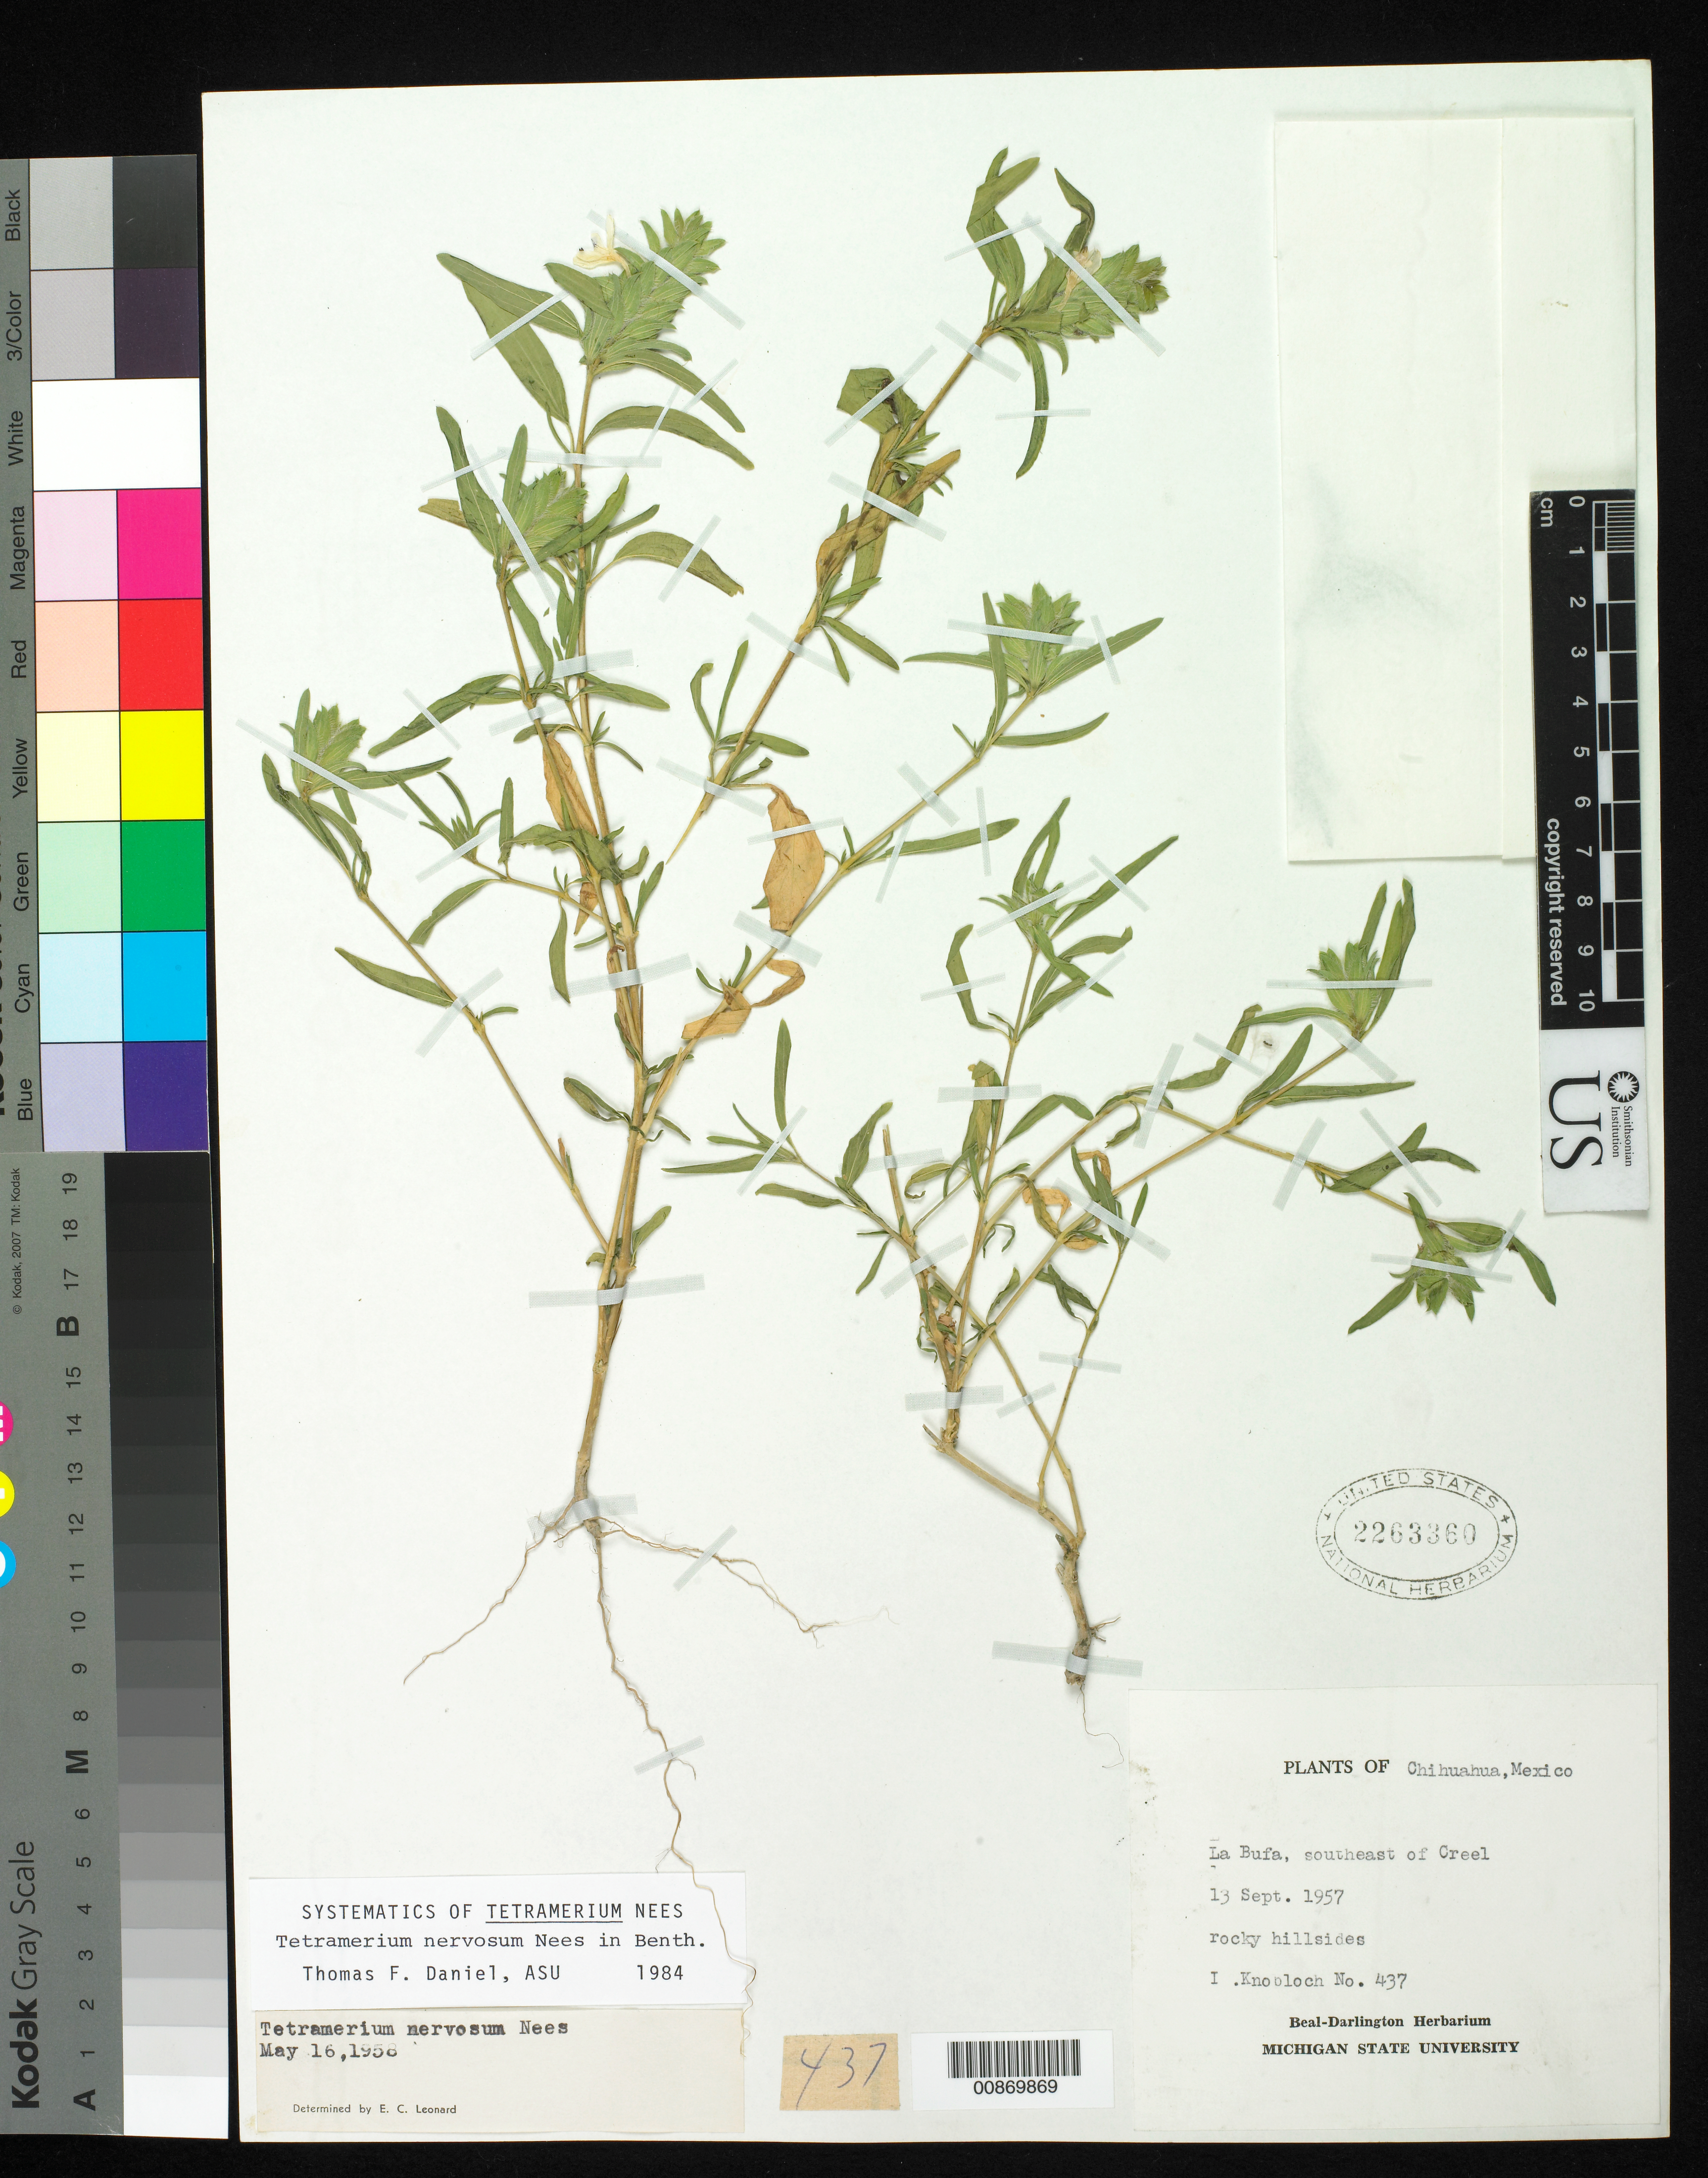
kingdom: Plantae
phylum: Tracheophyta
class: Magnoliopsida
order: Lamiales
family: Acanthaceae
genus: Tetramerium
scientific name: Tetramerium nervosum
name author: Nees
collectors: I. W. Knobloch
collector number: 437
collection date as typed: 13 Sep 1957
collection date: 1957-09-13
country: Mexico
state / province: Chihuahua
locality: La Bufa, southeast of Creel.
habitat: Rocky hillsides.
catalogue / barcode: US 2263360